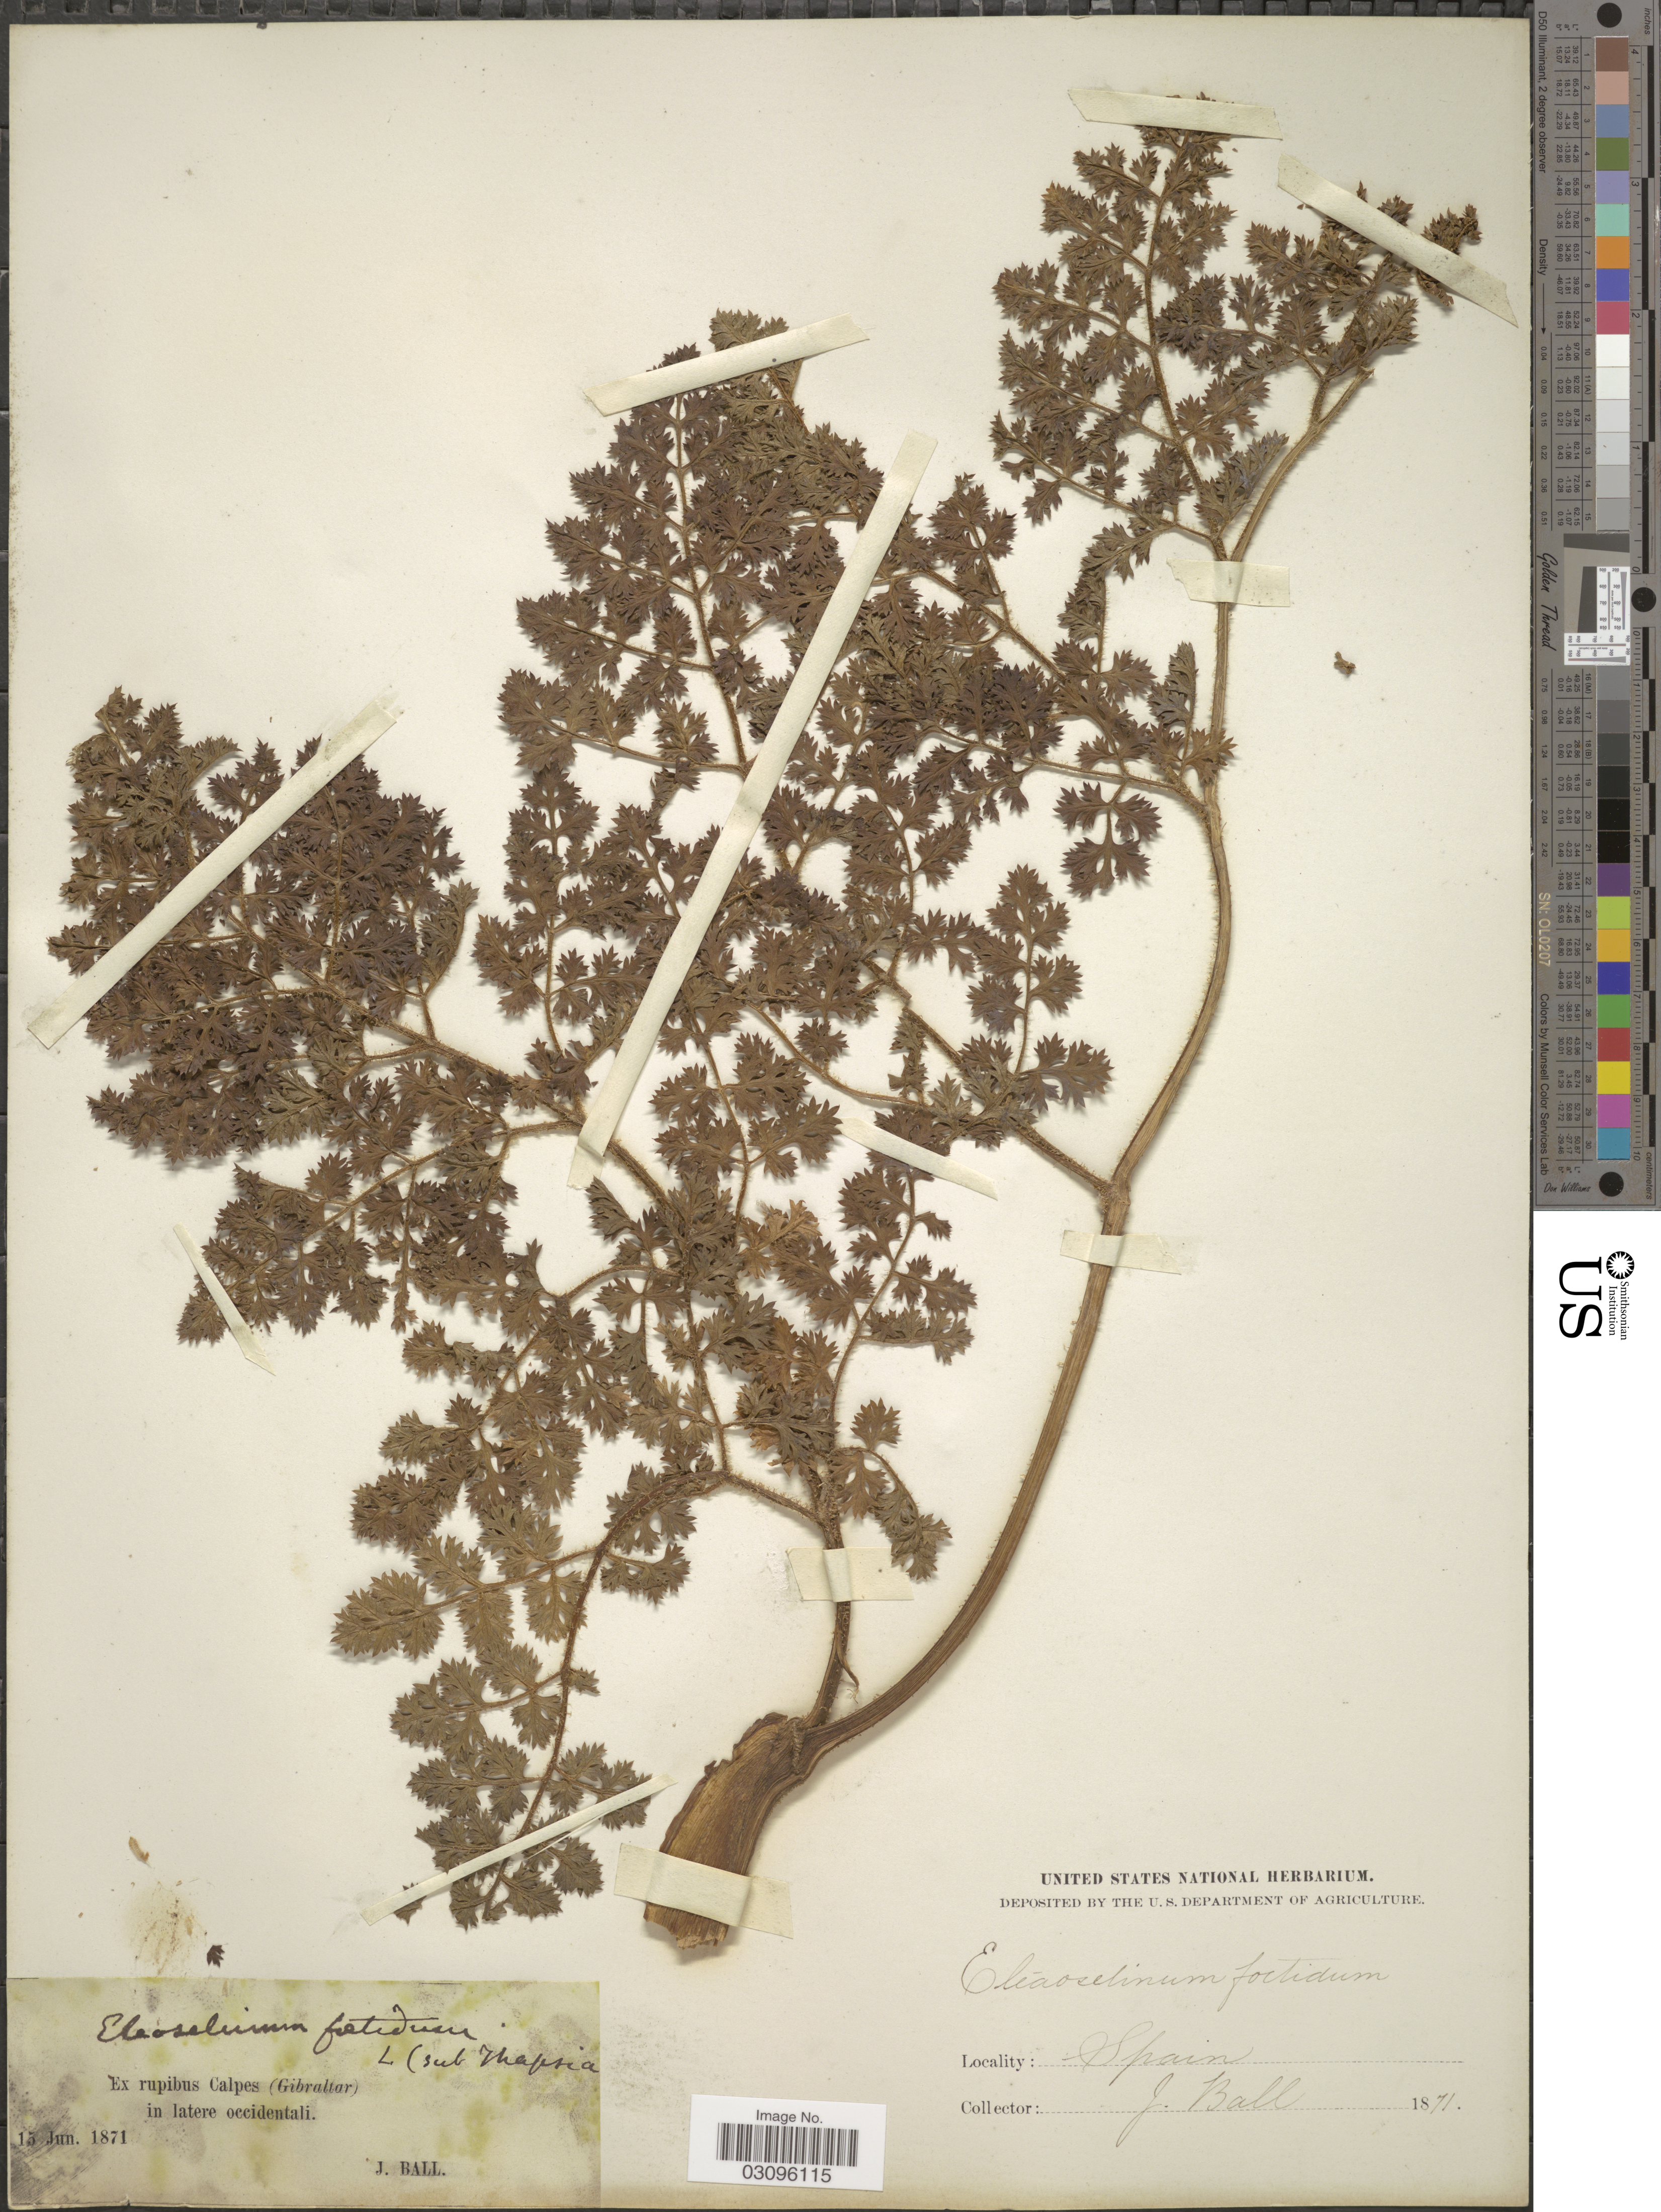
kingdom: Plantae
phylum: Tracheophyta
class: Magnoliopsida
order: Apiales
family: Apiaceae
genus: Elaeoselinum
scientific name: Elaeoselinum foetidum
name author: (L.) Boiss.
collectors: J. Ball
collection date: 1871-06-15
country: Spain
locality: Ex rupibus Calpes (Gibraltar) in latere occidentali.